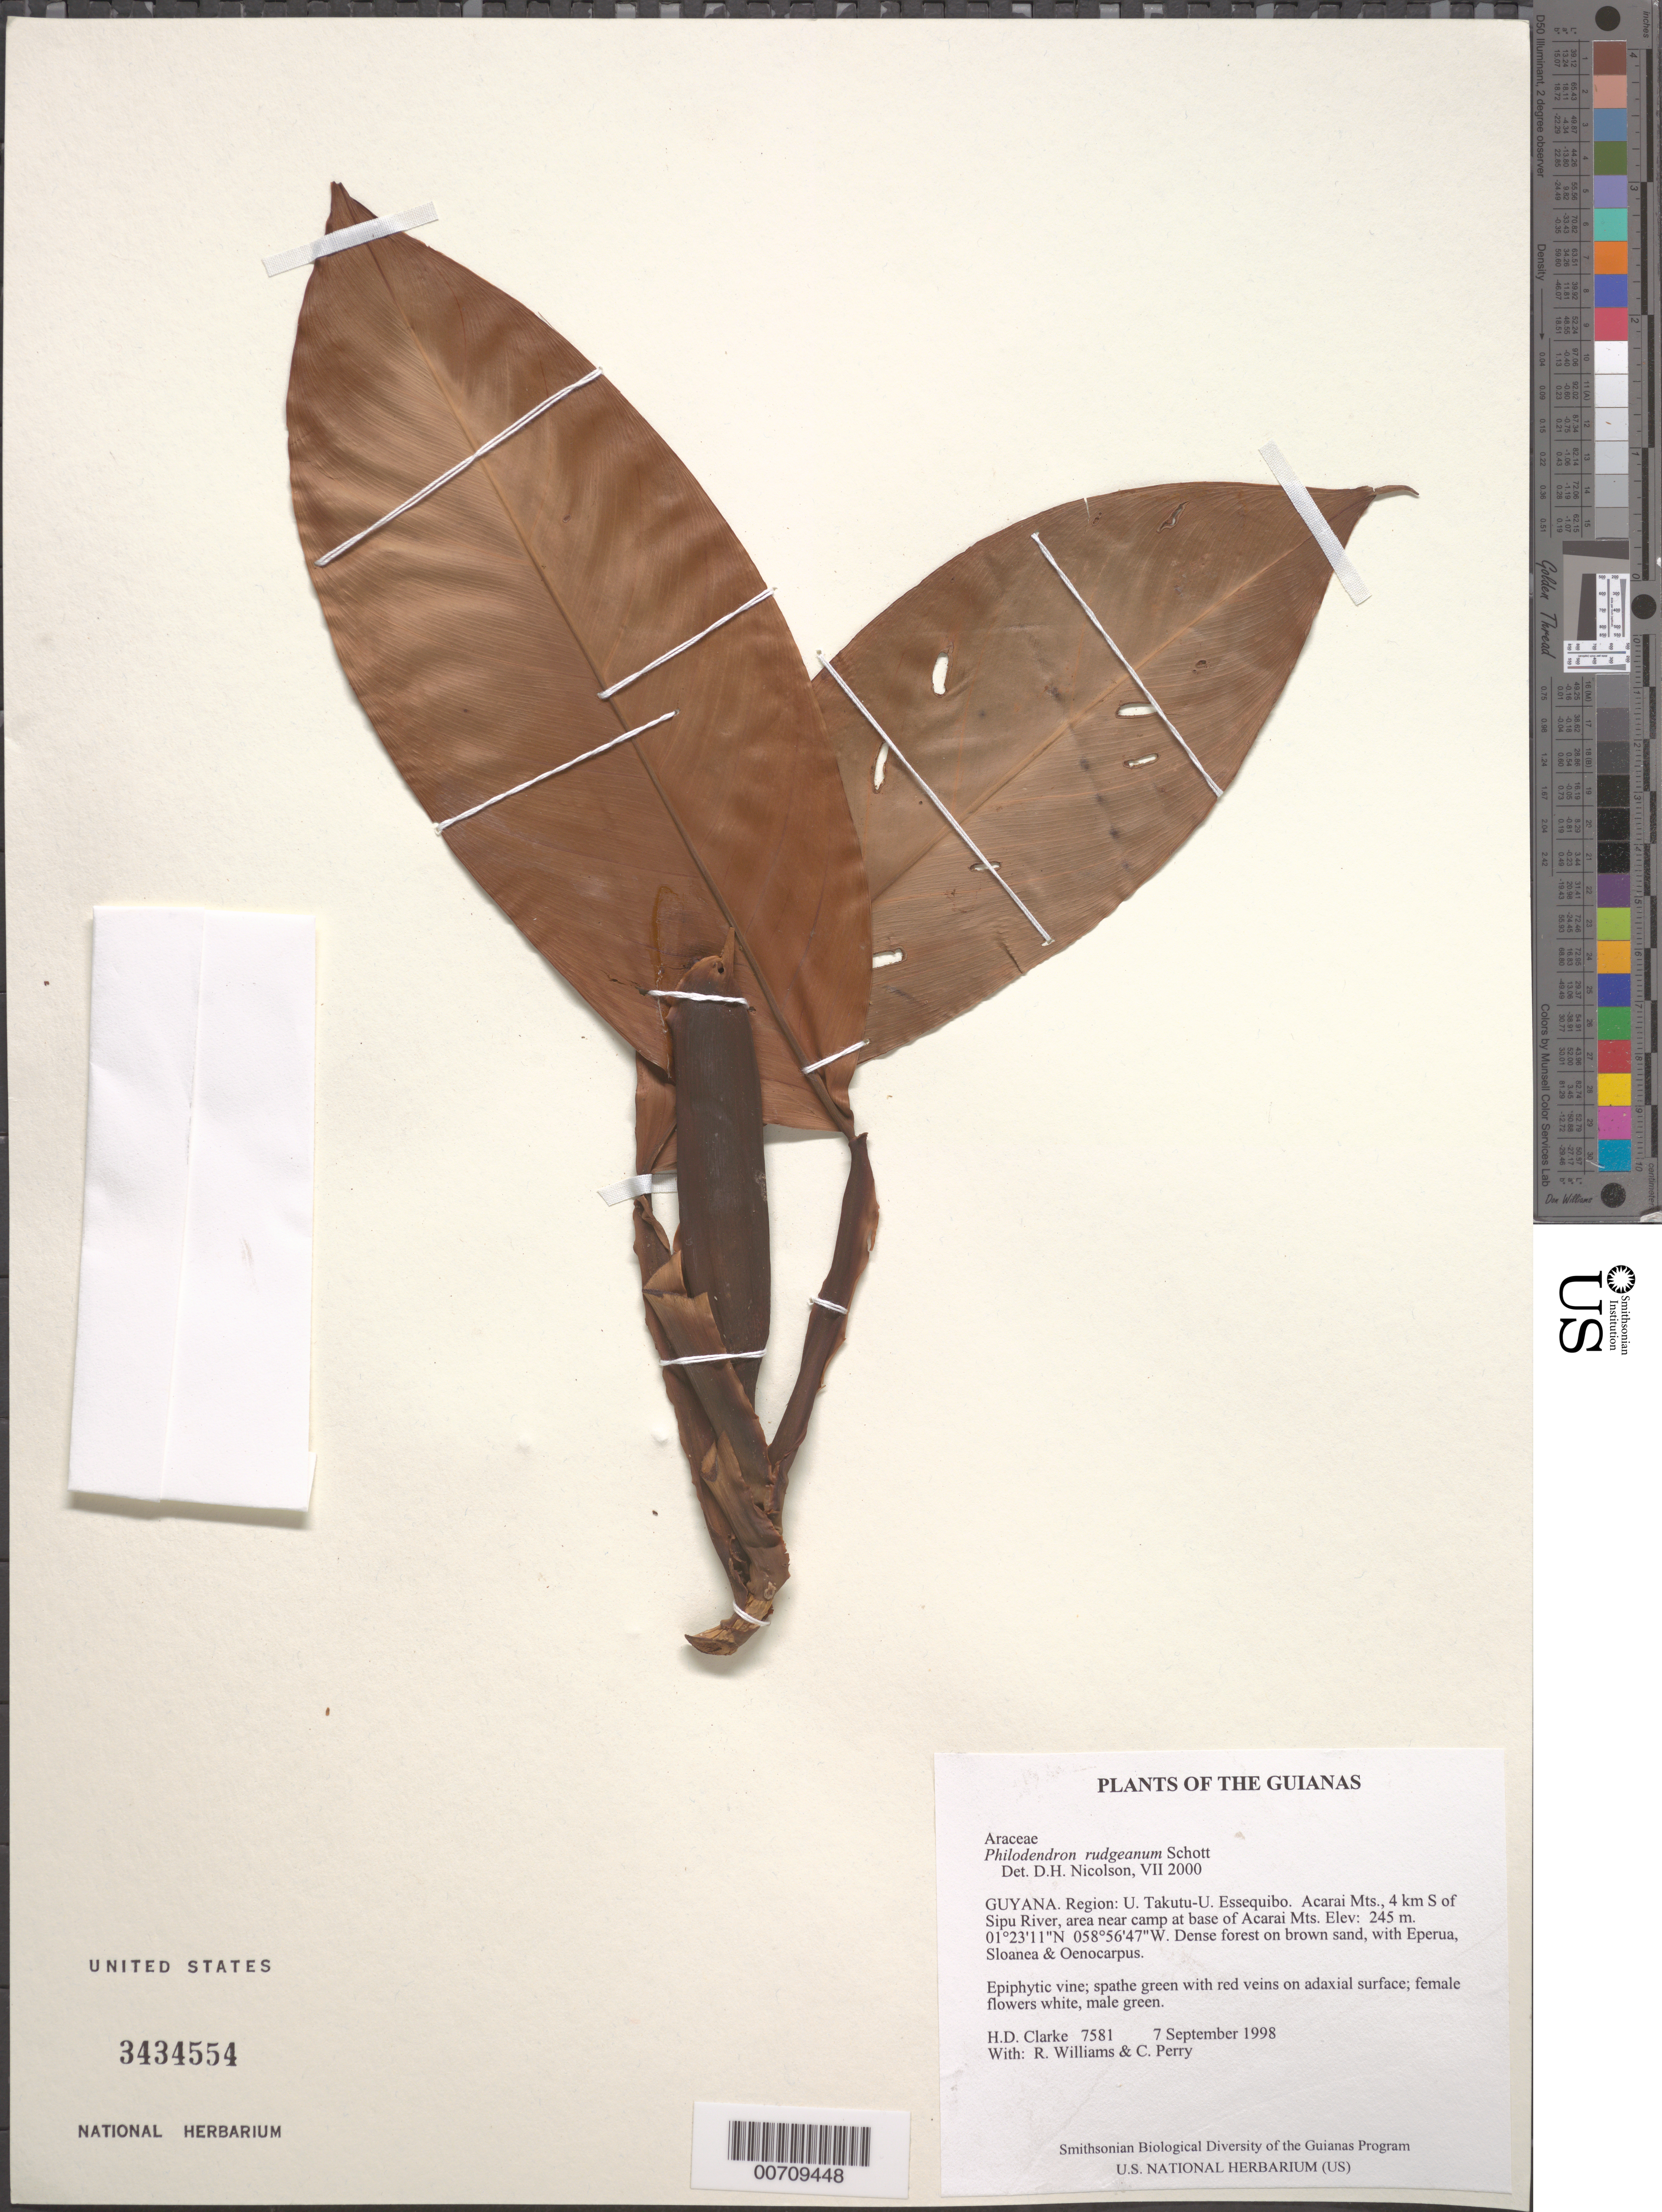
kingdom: Plantae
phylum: Tracheophyta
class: Liliopsida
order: Alismatales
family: Araceae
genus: Philodendron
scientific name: Philodendron rudgeanum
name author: Schott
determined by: Nicolson, Dan H.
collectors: H. D. Clarke, R. Williams & C. Perry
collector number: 7581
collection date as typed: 7 September 1998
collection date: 1998-09-07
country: Guyana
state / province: U. Takutu-U. Essequibo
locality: Acarai Mts., 4 km S of Sipu River, area near camp at base of Acarai Mts.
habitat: Dense forest on brown sand, with Eperua, Sloanea & Oenocarpus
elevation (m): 245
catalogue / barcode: US 3434554